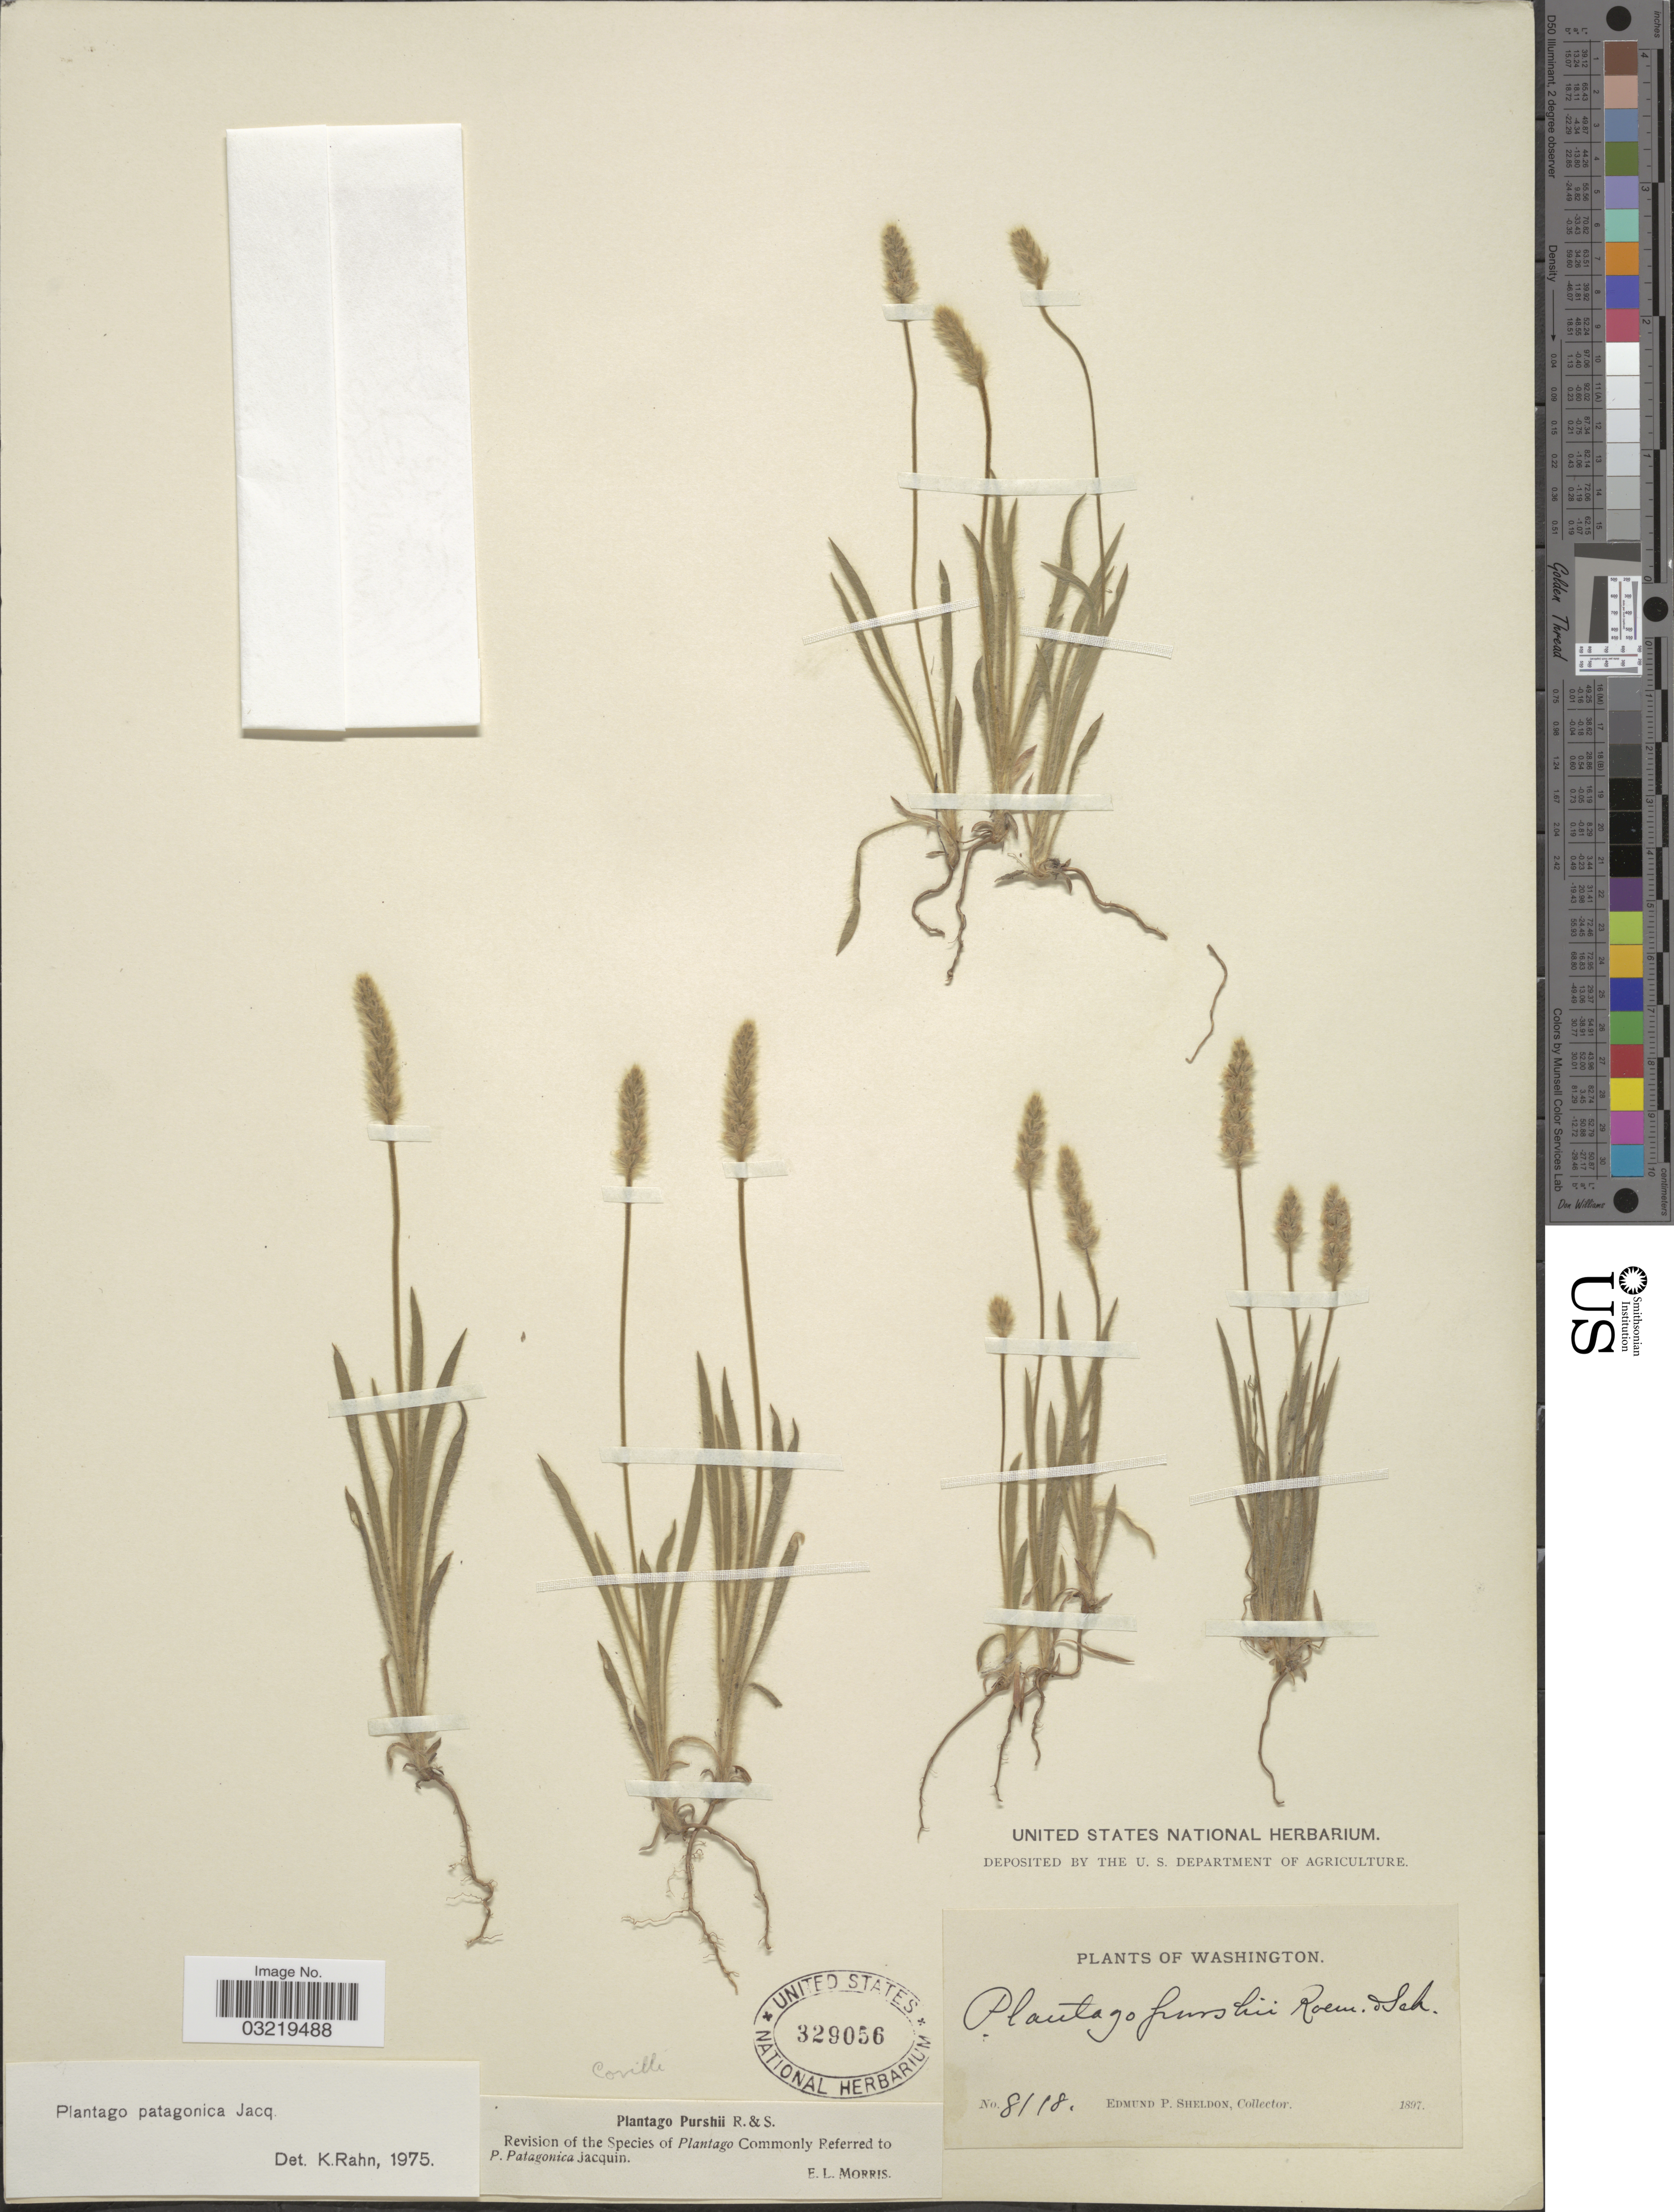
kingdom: Plantae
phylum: Tracheophyta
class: Magnoliopsida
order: Lamiales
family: Plantaginaceae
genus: Plantago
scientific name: Plantago patagonica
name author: Jacq.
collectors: E. P. Sheldon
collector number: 8118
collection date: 1897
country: United States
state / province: Washington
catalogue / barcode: US 329056